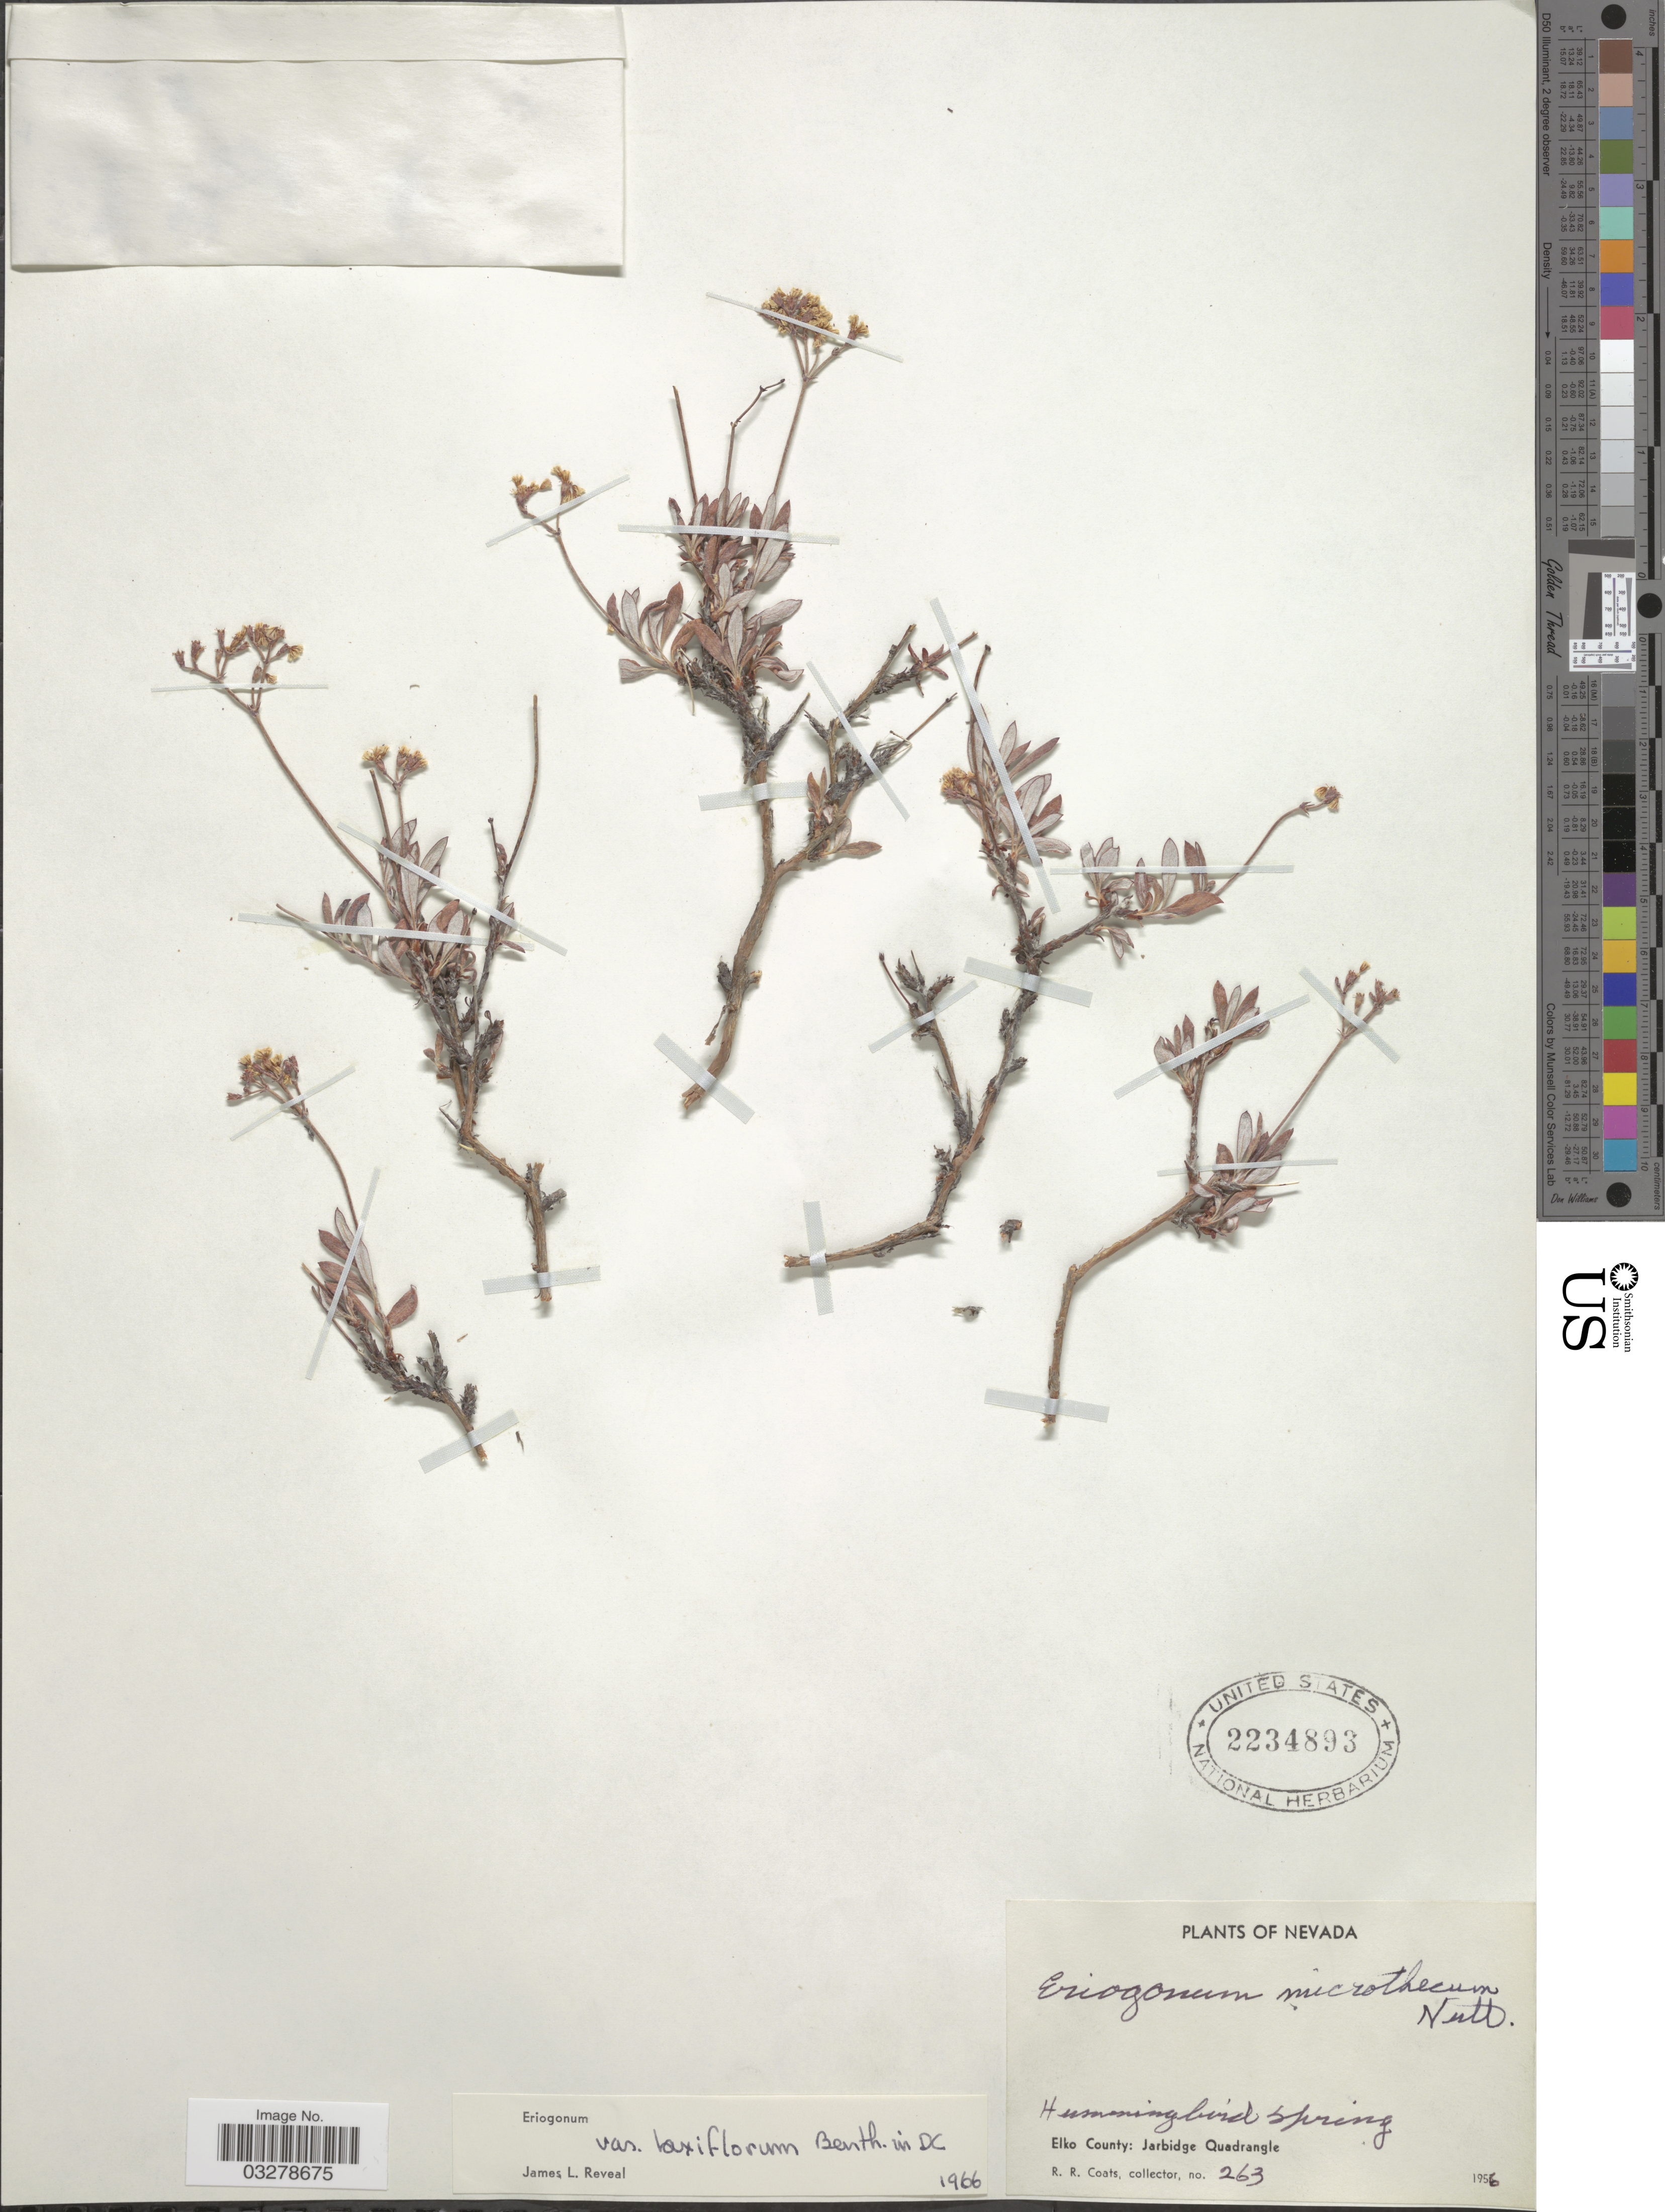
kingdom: Plantae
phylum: Tracheophyta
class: Magnoliopsida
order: Caryophyllales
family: Polygonaceae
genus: Eriogonum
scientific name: Eriogonum microtheca var. laxiflorum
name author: Hook.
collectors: R. Coats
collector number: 263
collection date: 1956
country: United States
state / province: Nevada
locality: Hummingbird Spring. Elko County: Jarbidge Quadrangle.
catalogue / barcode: US 2234893